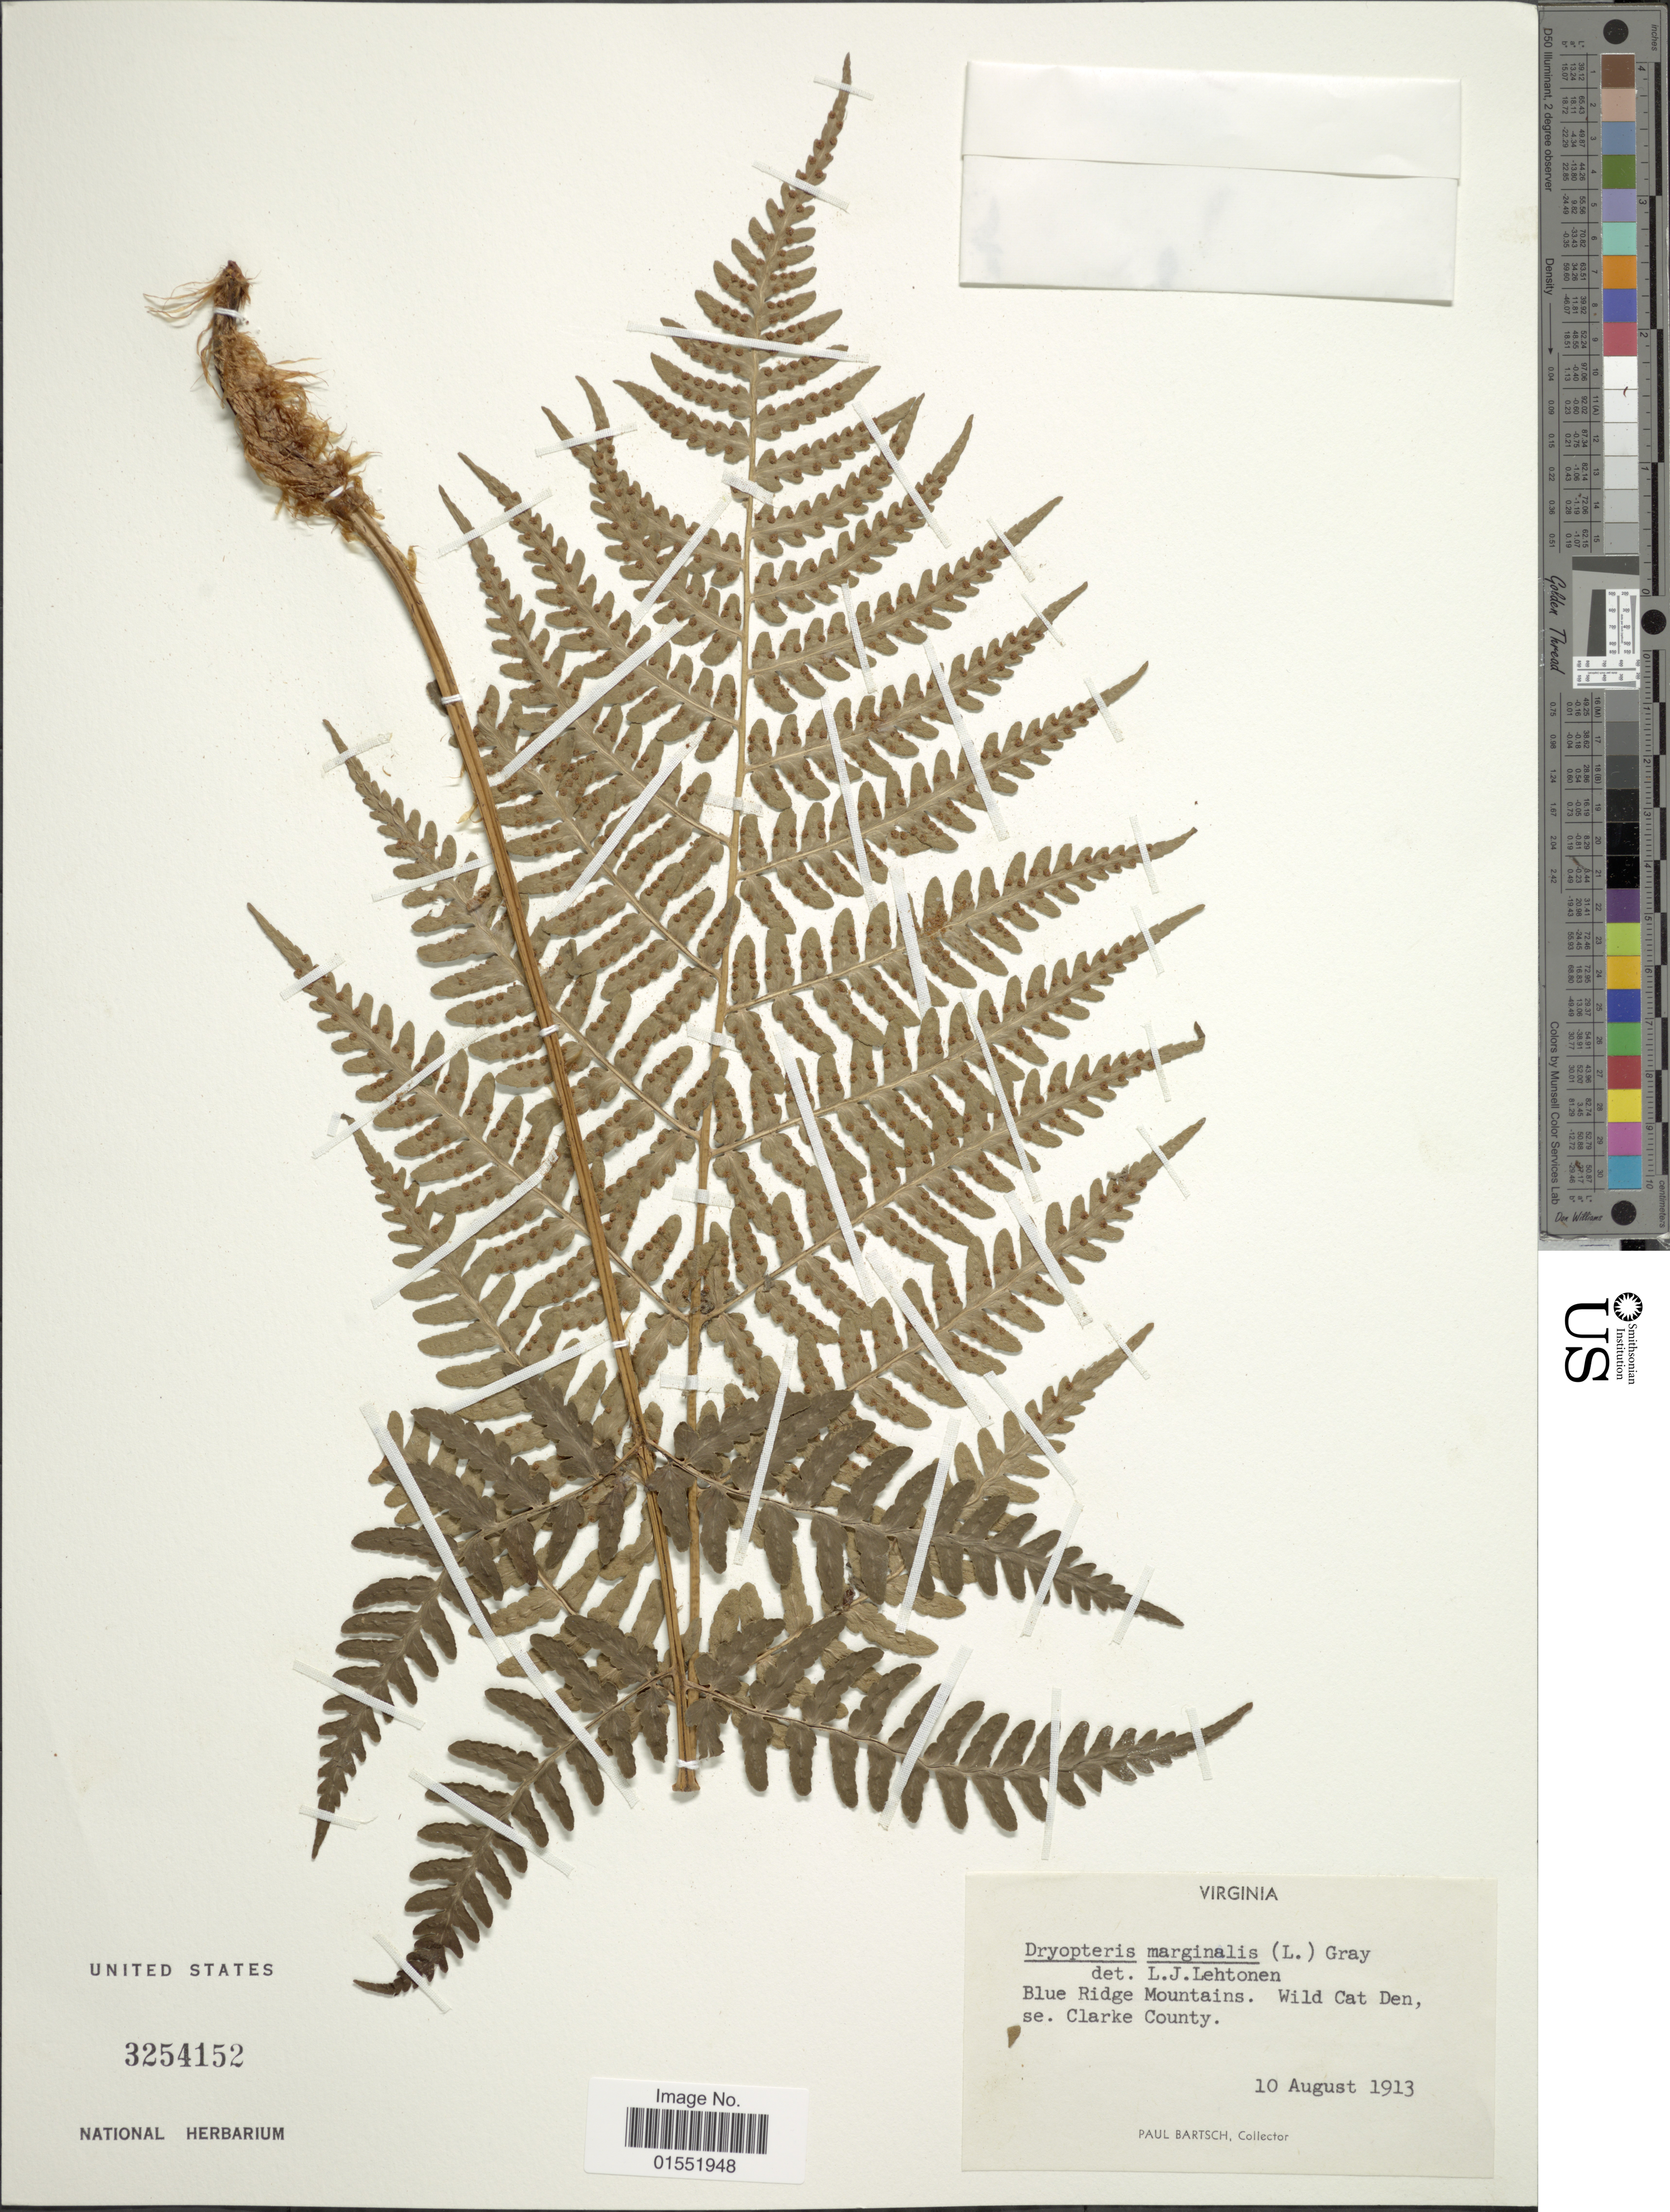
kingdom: Plantae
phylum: Tracheophyta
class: Polypodiopsida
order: Polypodiales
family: Dryopteridaceae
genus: Dryopteris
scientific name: Dryopteris marginalis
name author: (L.) A. Gray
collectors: P. Bartsch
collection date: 1913-08-10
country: United States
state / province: Virginia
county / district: Clarke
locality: Blue Ridge Mountains. Wild Cat Den, se. Clarke County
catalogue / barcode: US 3254152